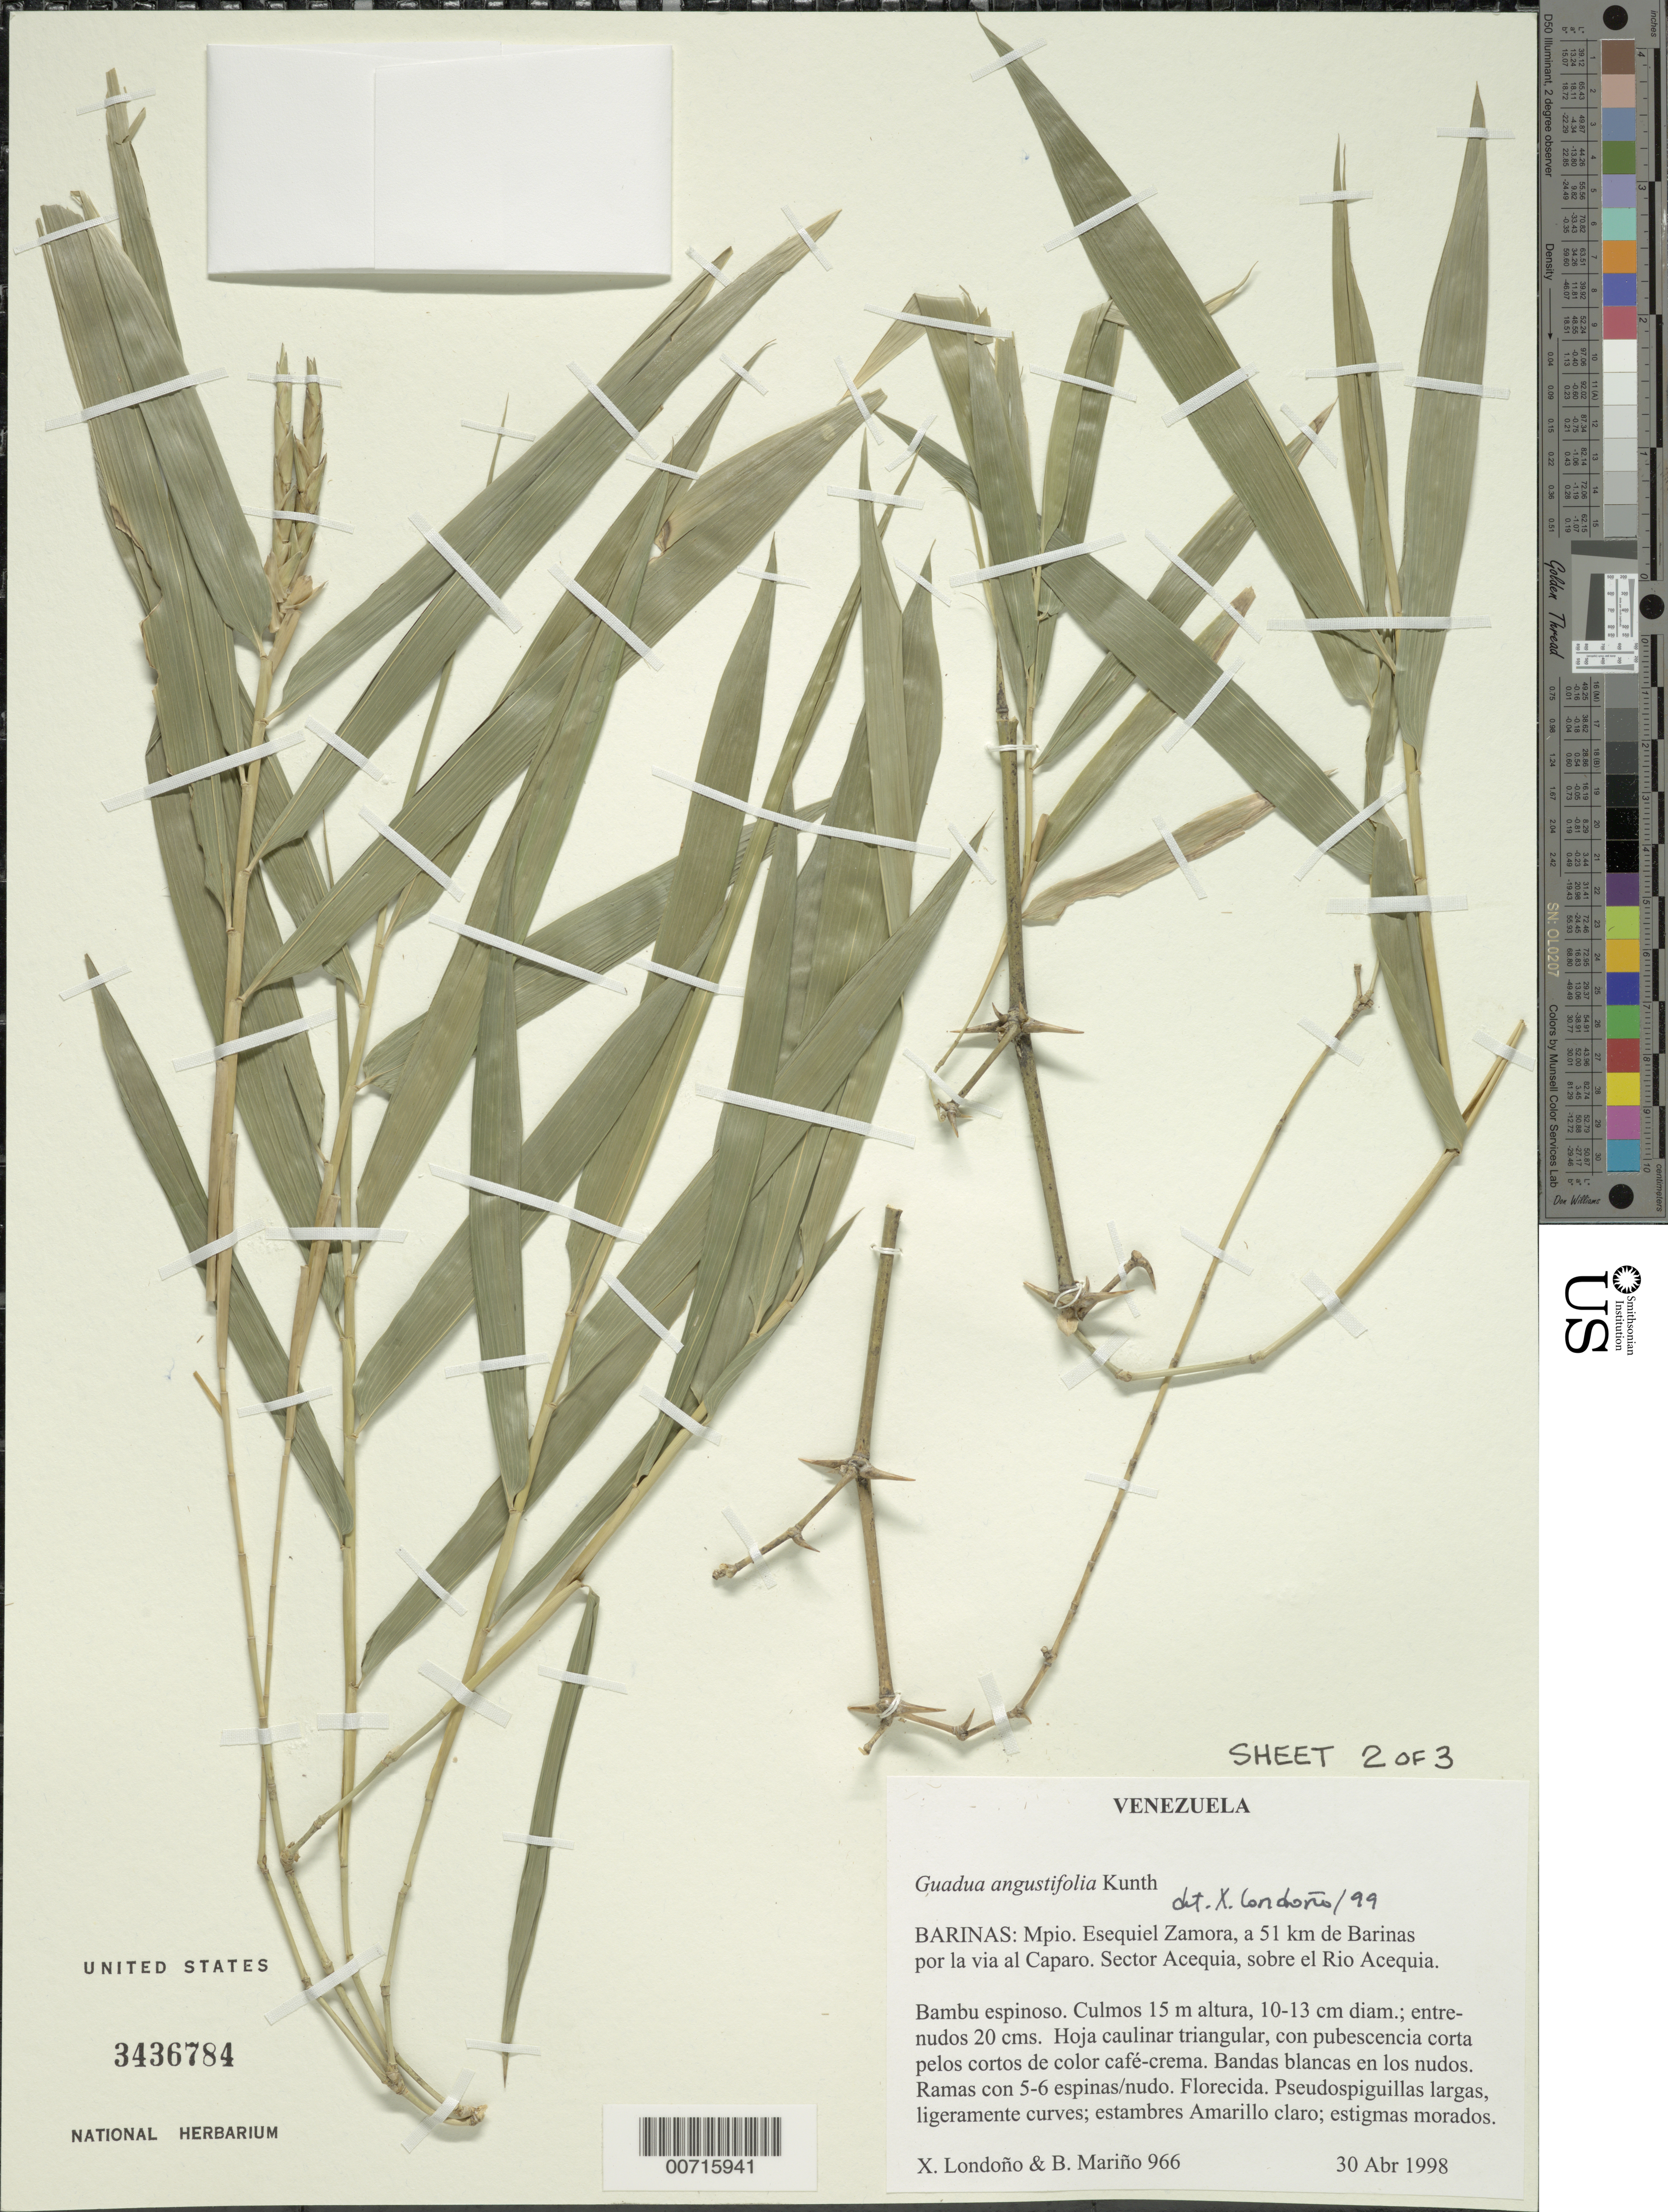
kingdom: Plantae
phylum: Tracheophyta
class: Liliopsida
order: Poales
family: Poaceae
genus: Guadua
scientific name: Guadua angustifolia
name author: Kunth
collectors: X. Londoño & B. Mariño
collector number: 966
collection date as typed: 30 Apr 1998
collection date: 1998-04-30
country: Venezuela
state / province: Barinas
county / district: Ezequiel Zamora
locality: a 51 km de Barinas por la via al Caparo. Sector Acequia, sobre el rio Acequia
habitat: Bambu espinoso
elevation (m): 966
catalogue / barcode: US 3436784